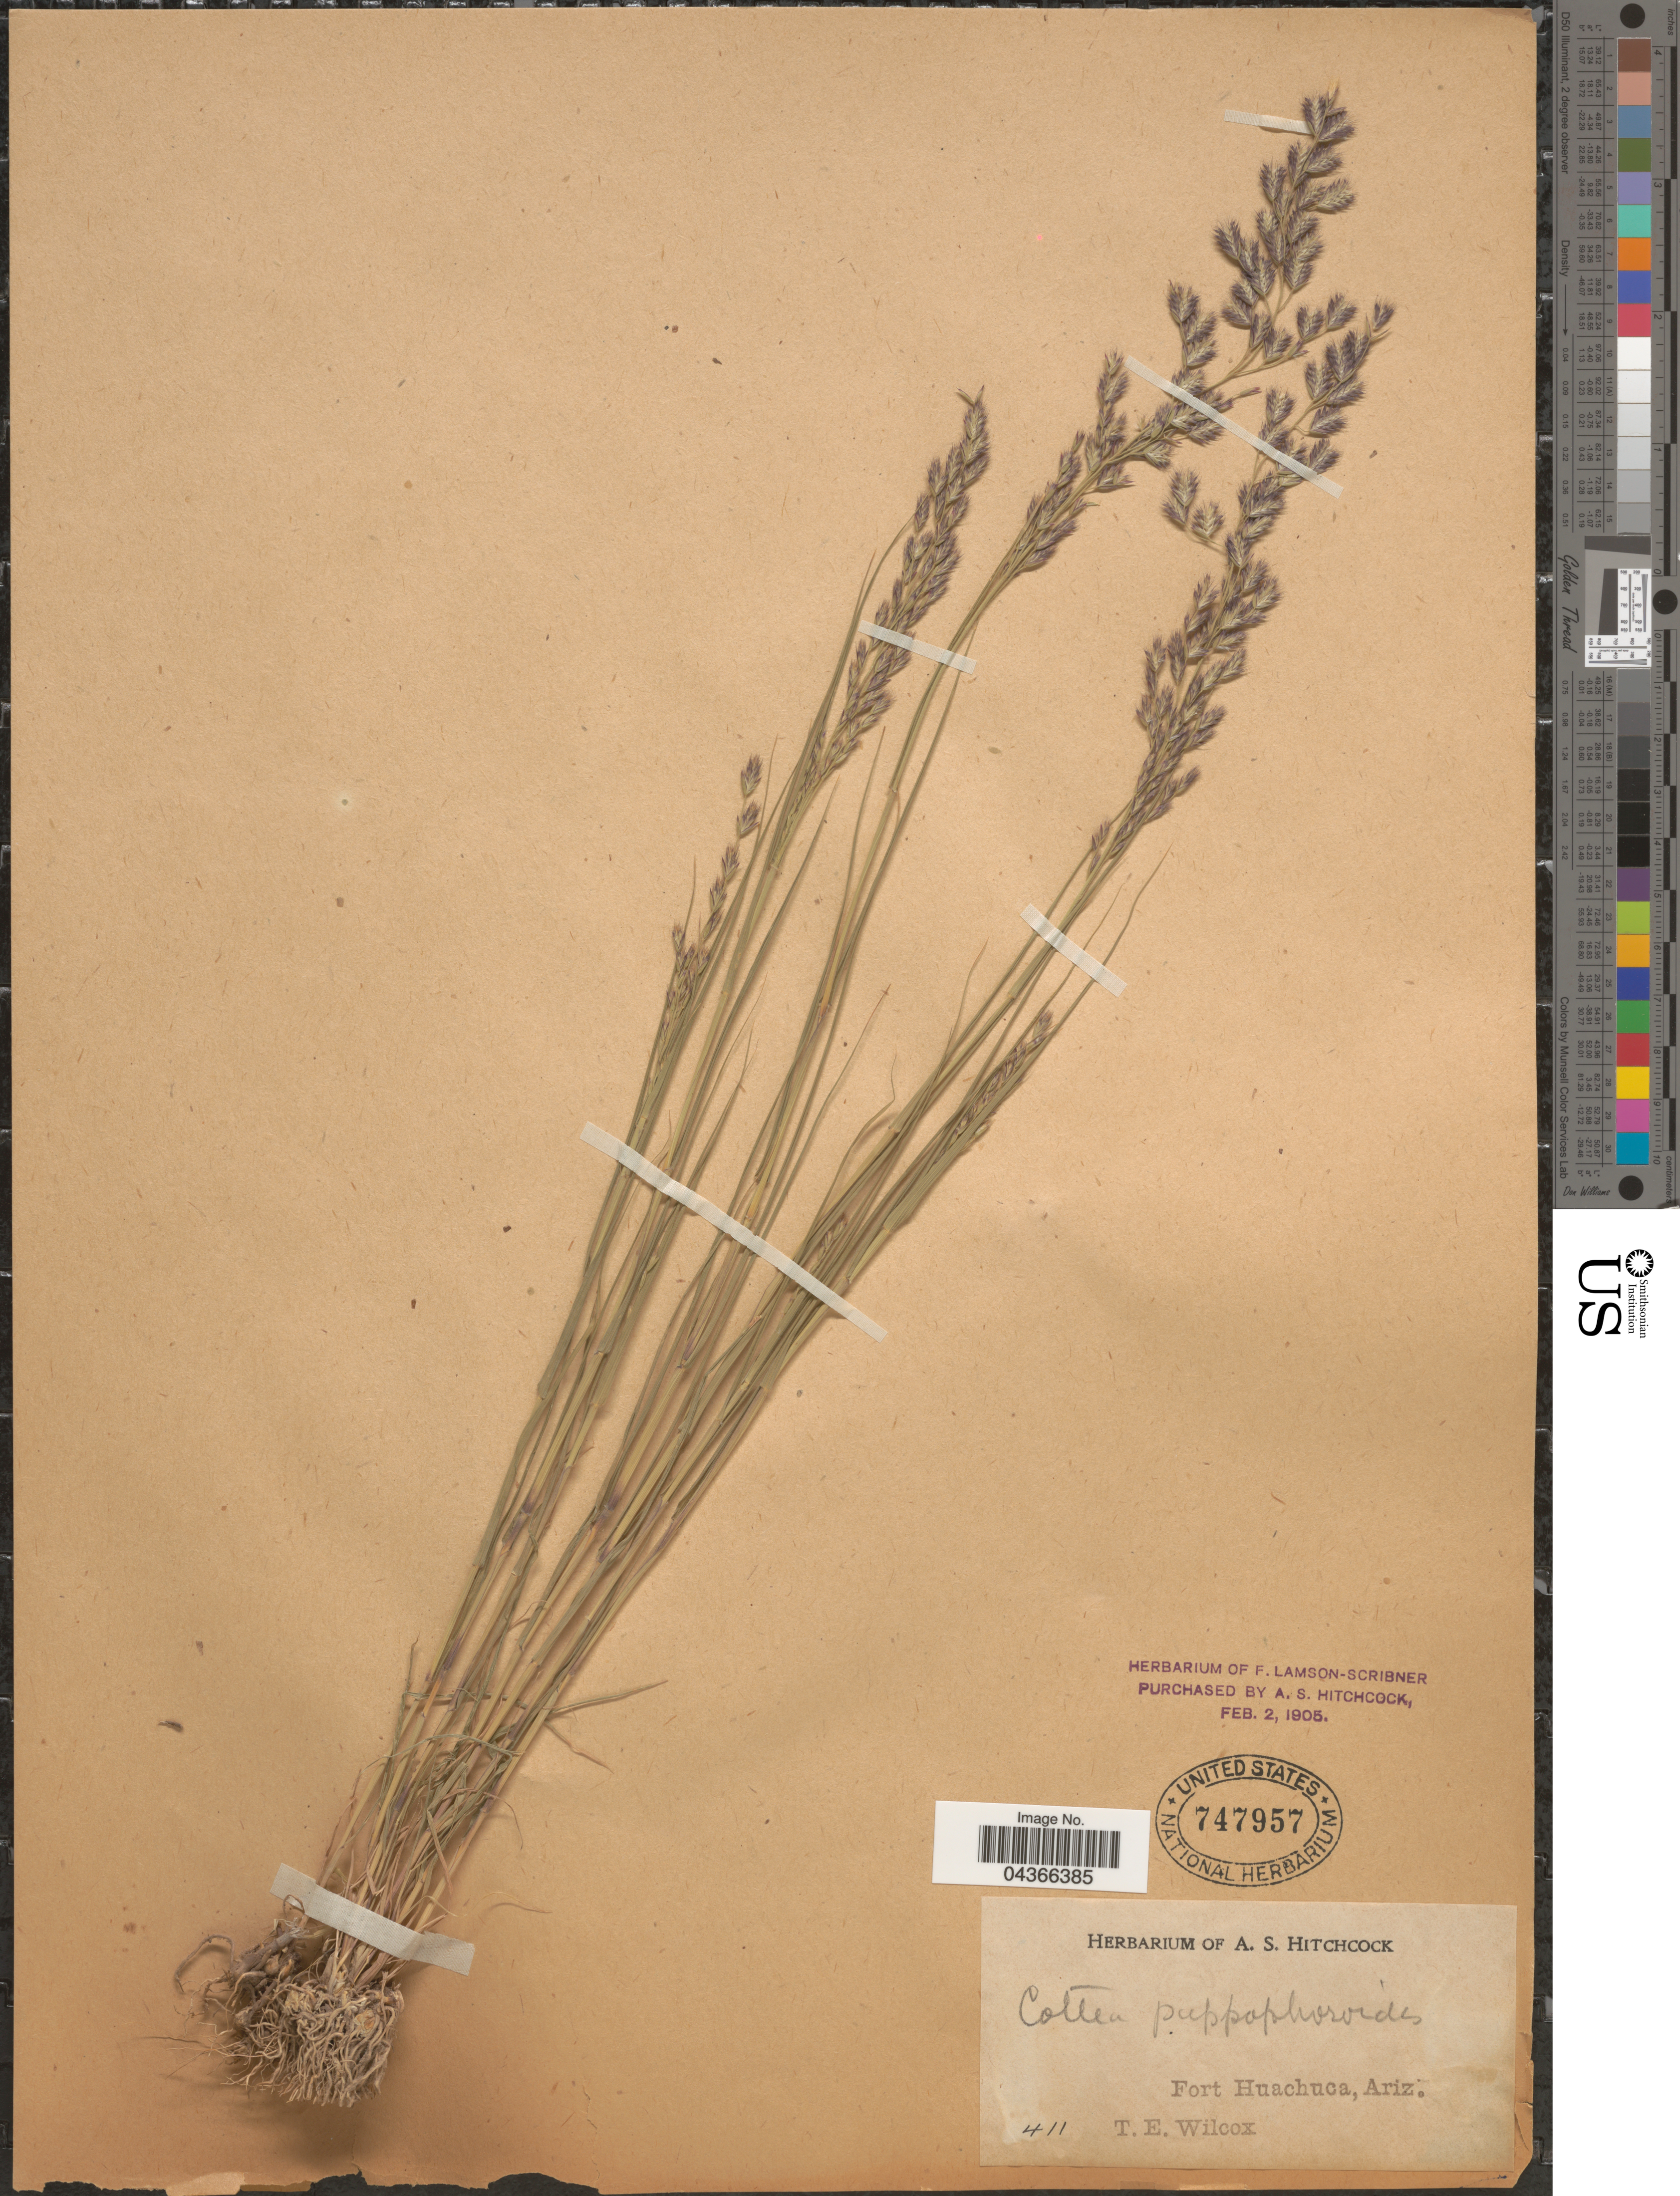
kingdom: Plantae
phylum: Tracheophyta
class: Liliopsida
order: Poales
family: Poaceae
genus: Cottea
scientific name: Cottea pappophoroides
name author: Kunth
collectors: T. E. Wilcox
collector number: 411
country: United States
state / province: Arizona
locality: Fort Huachuca.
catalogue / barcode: US 747957